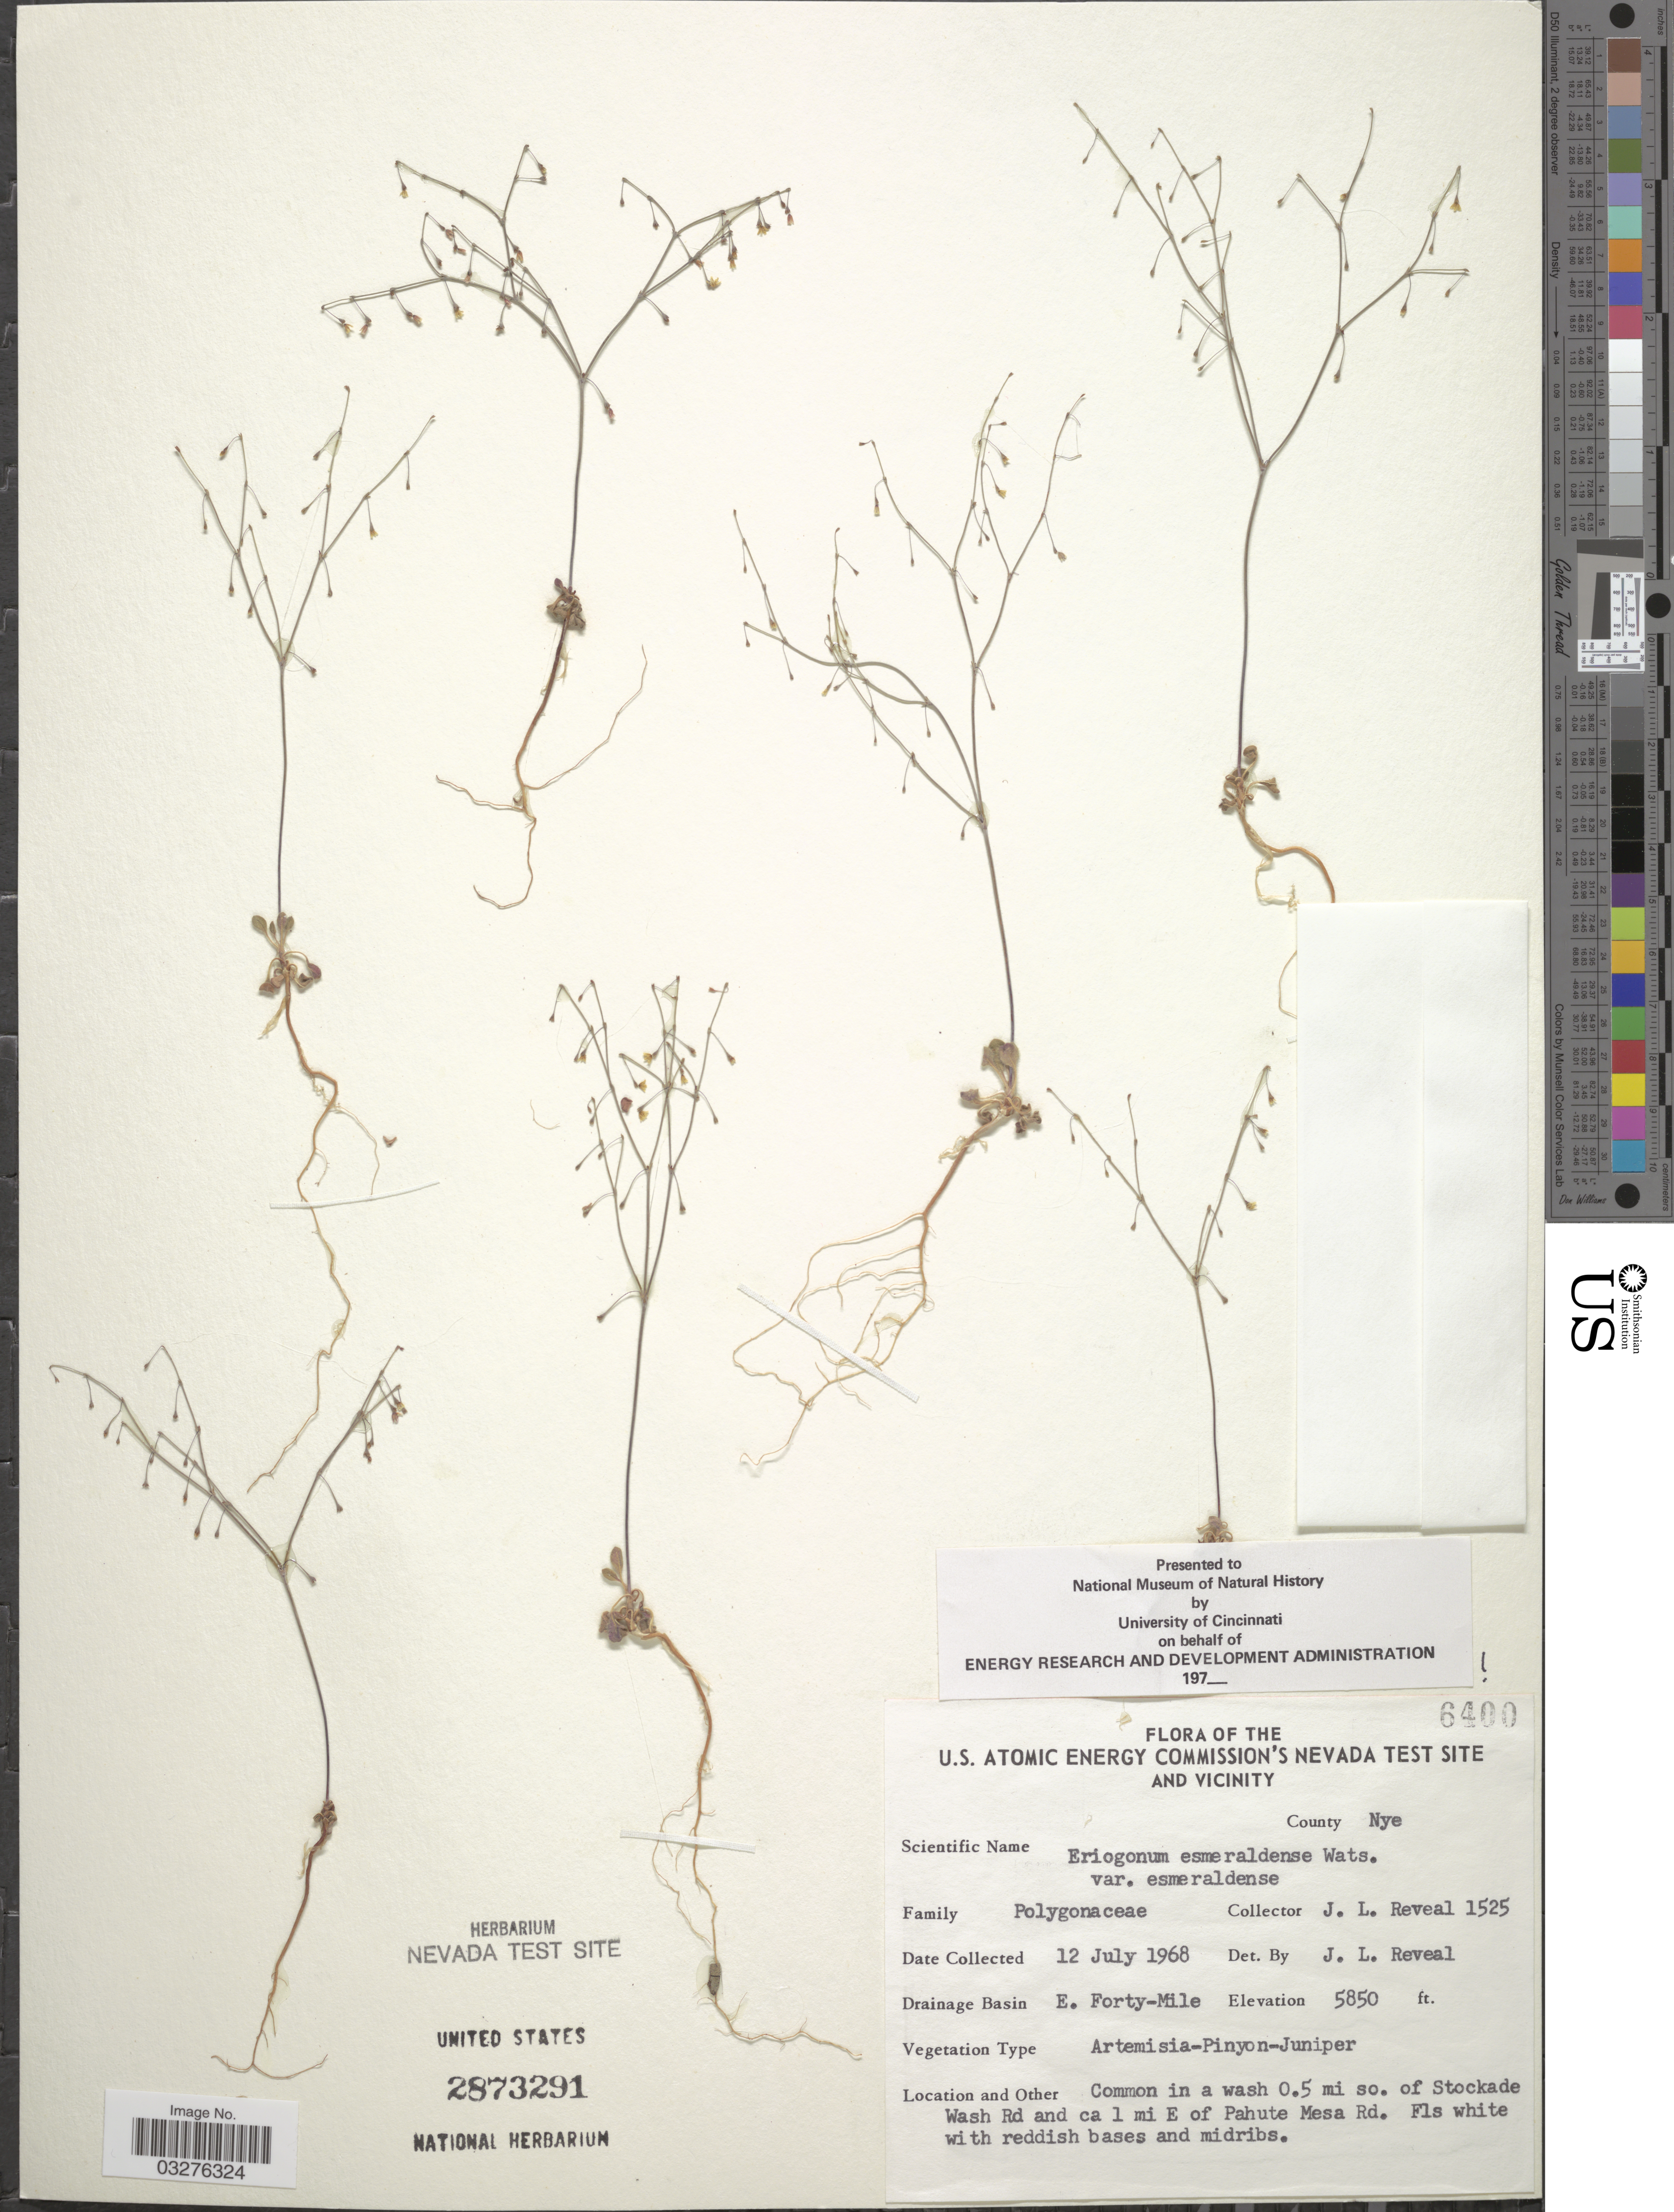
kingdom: Plantae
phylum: Tracheophyta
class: Magnoliopsida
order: Caryophyllales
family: Polygonaceae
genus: Eriogonum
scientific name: Eriogonum esmeraldense var. esmeraldense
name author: S. Watson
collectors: J. L. Reveal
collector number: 1525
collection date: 1968-07-12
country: United States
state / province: Nevada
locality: U.S. Atomic Energy Commission's Nevada Test Site and vicinity, County Nye, Drainage Basin E. Forty-Mile, Common in a wash 0.5 mi so. of Stockade Wash Rd and ca 1 mi E of Pahute Mesa Rd.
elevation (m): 1783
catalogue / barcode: US 2873291